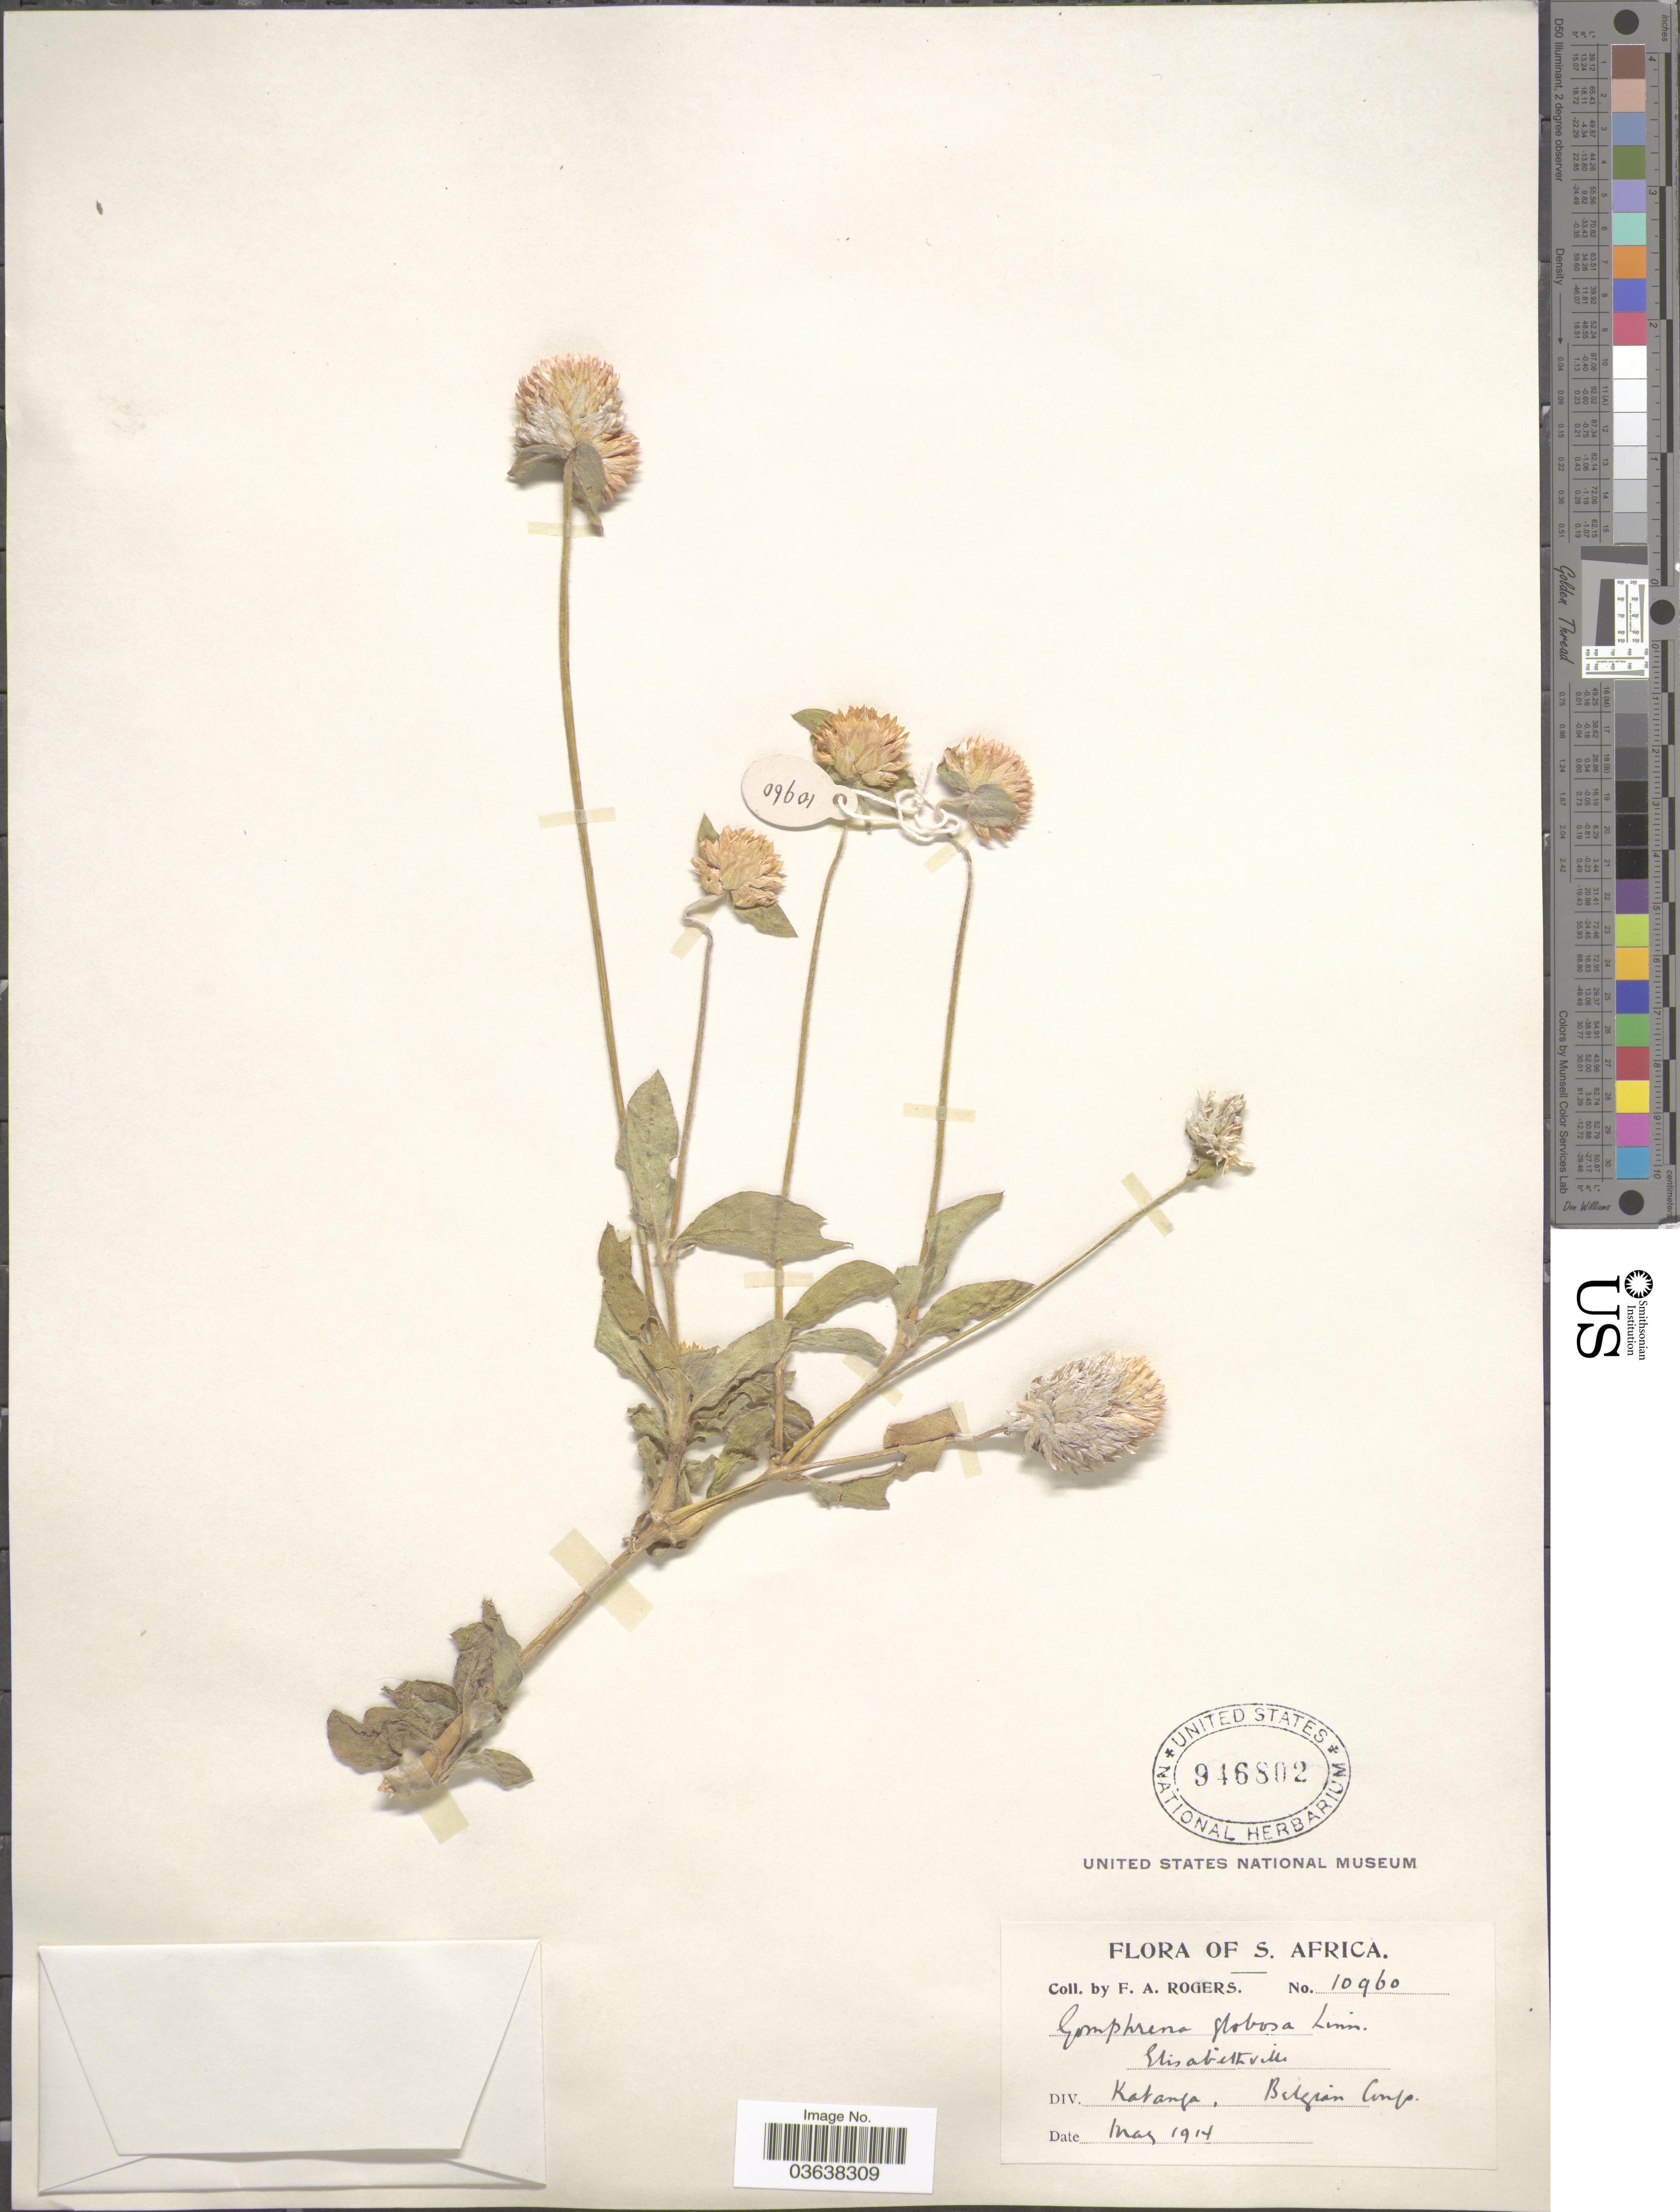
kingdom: Plantae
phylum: Tracheophyta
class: Magnoliopsida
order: Caryophyllales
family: Amaranthaceae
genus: Gomphrena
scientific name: Gomphrena globosa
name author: L.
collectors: F. A. Rogers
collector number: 10960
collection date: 1914-03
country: Congo, Democratic Republic of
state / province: Haut-Katanga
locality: S. Africa. Elisabethville. Div. Katanga, Belgian Congo.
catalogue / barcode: US 946802